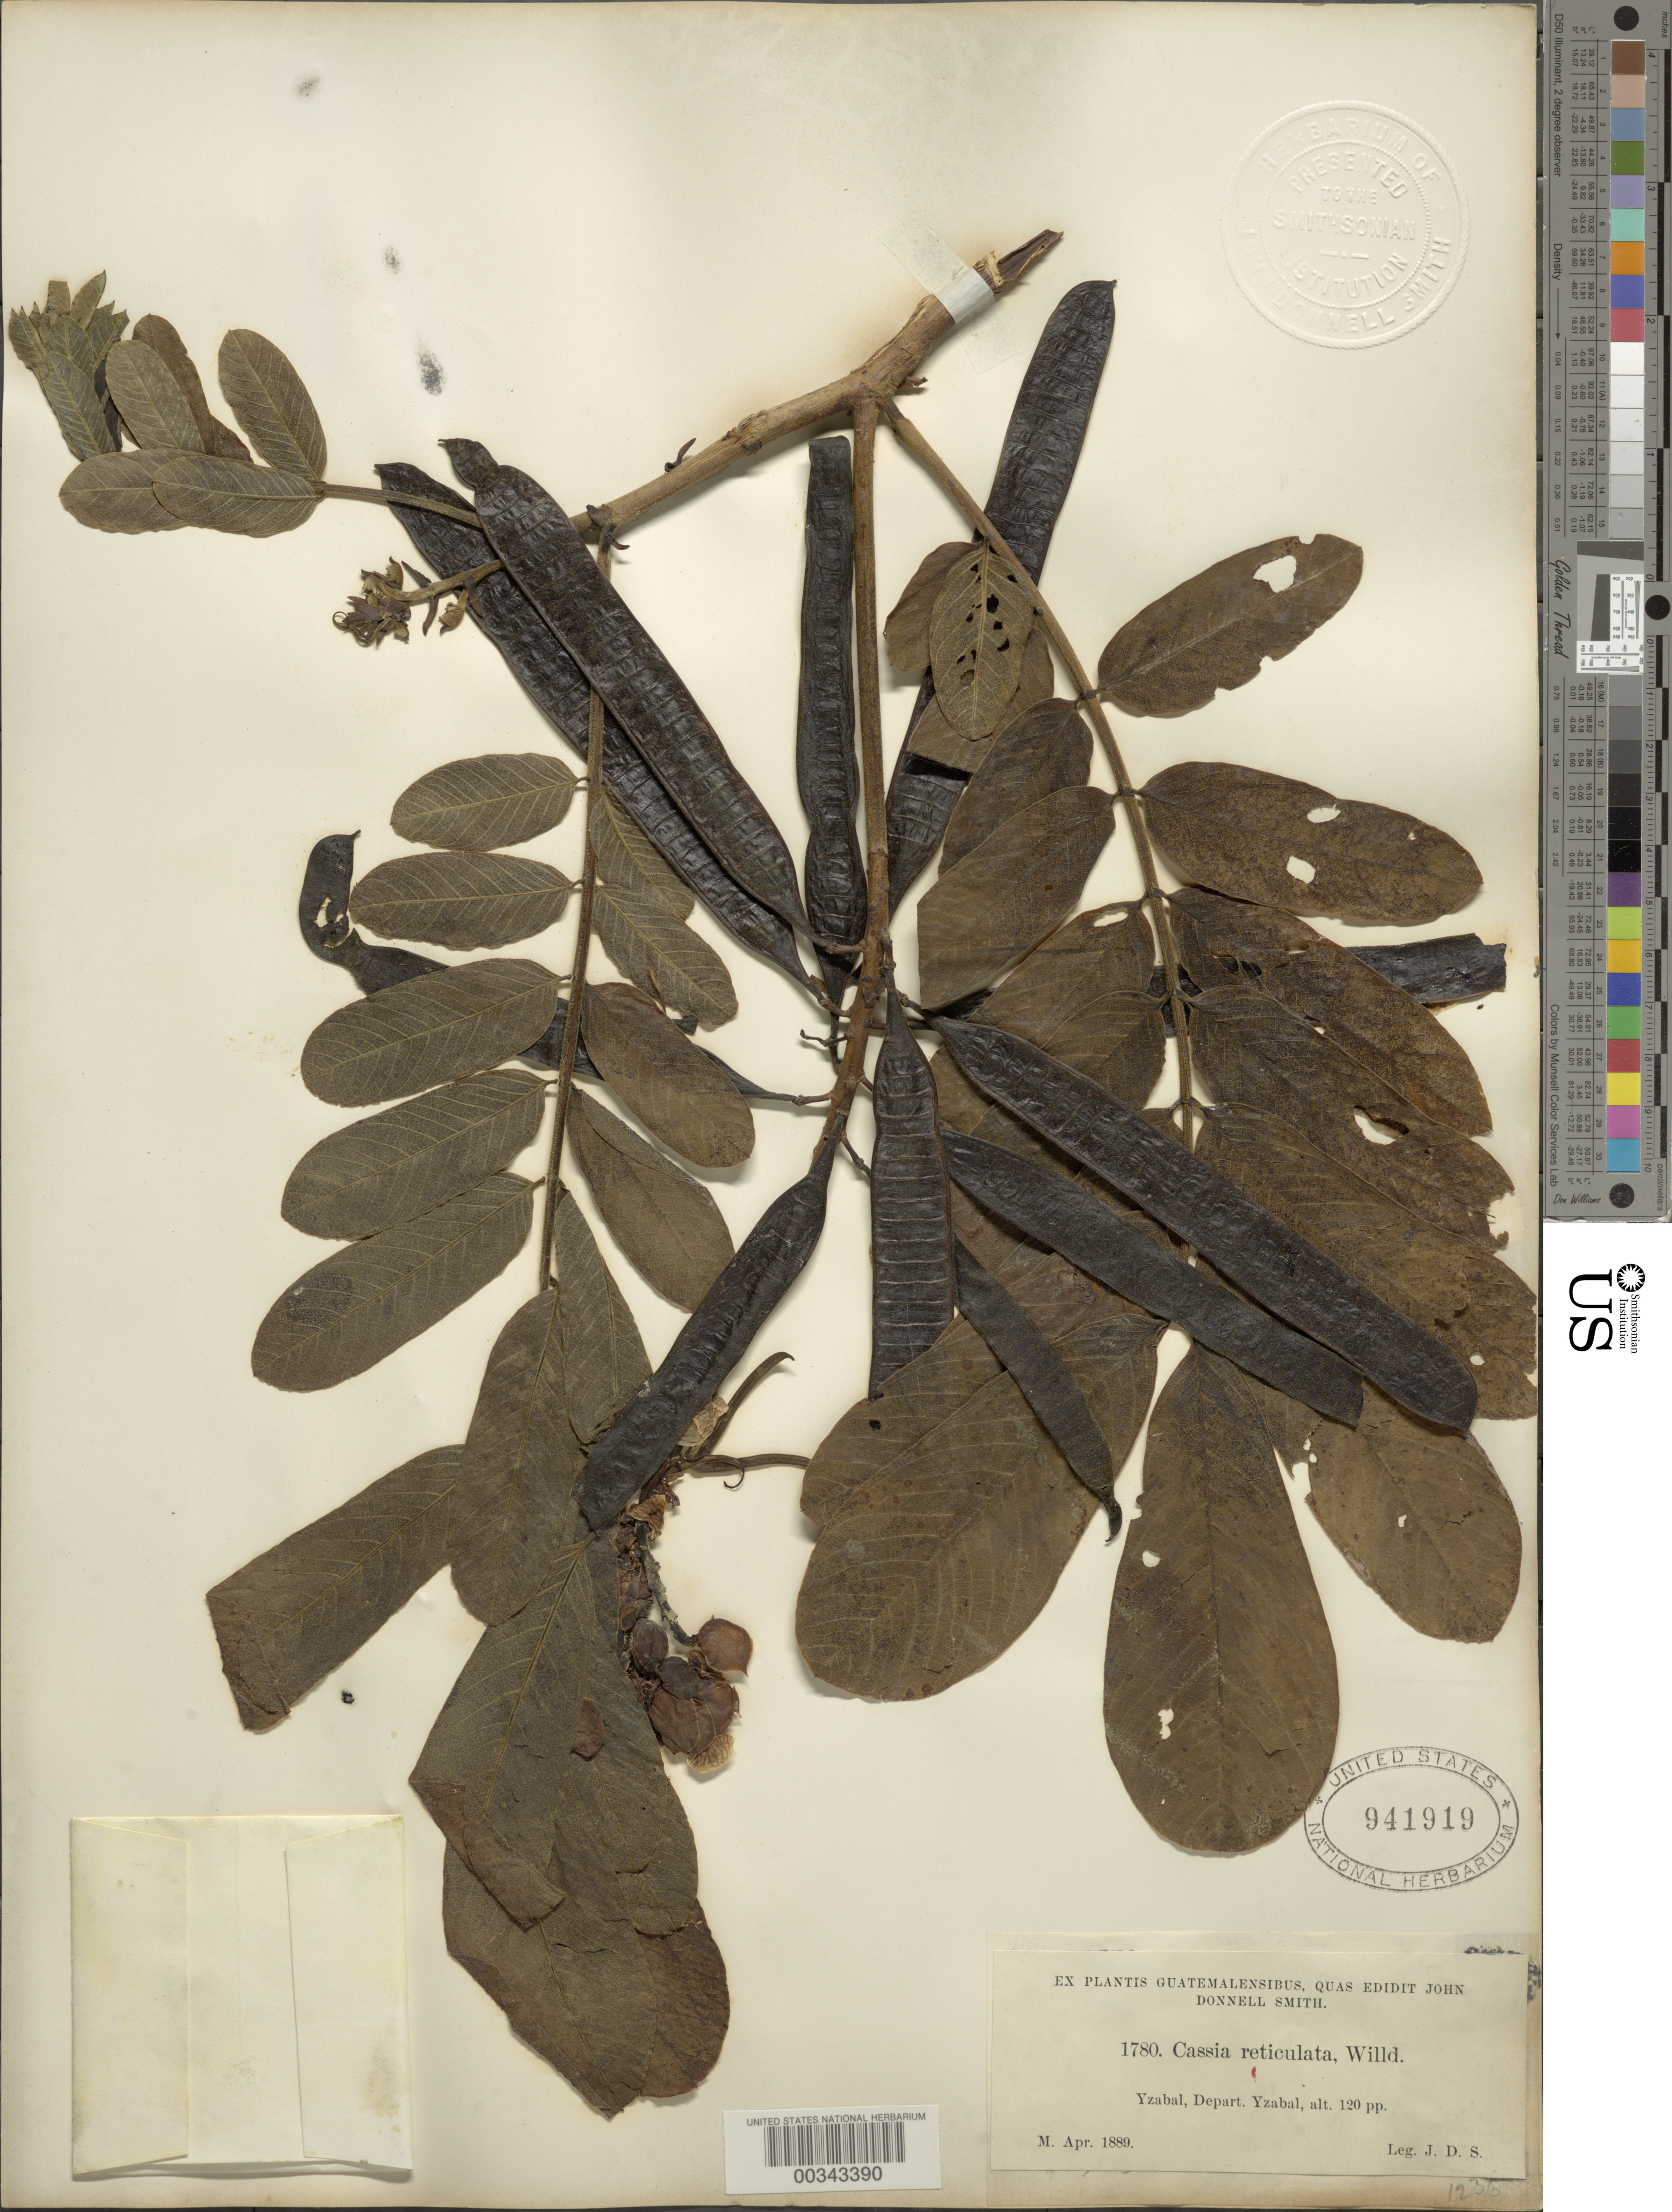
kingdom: Plantae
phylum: Tracheophyta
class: Magnoliopsida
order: Fabales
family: Fabaceae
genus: Senna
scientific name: Senna reticulata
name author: (Willd.) H.S. Irwin & Barneby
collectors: J. Donnell Smith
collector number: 1780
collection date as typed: Apr 1889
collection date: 1889-04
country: Guatemala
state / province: Izabal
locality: Izabal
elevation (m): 37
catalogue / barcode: US 941919